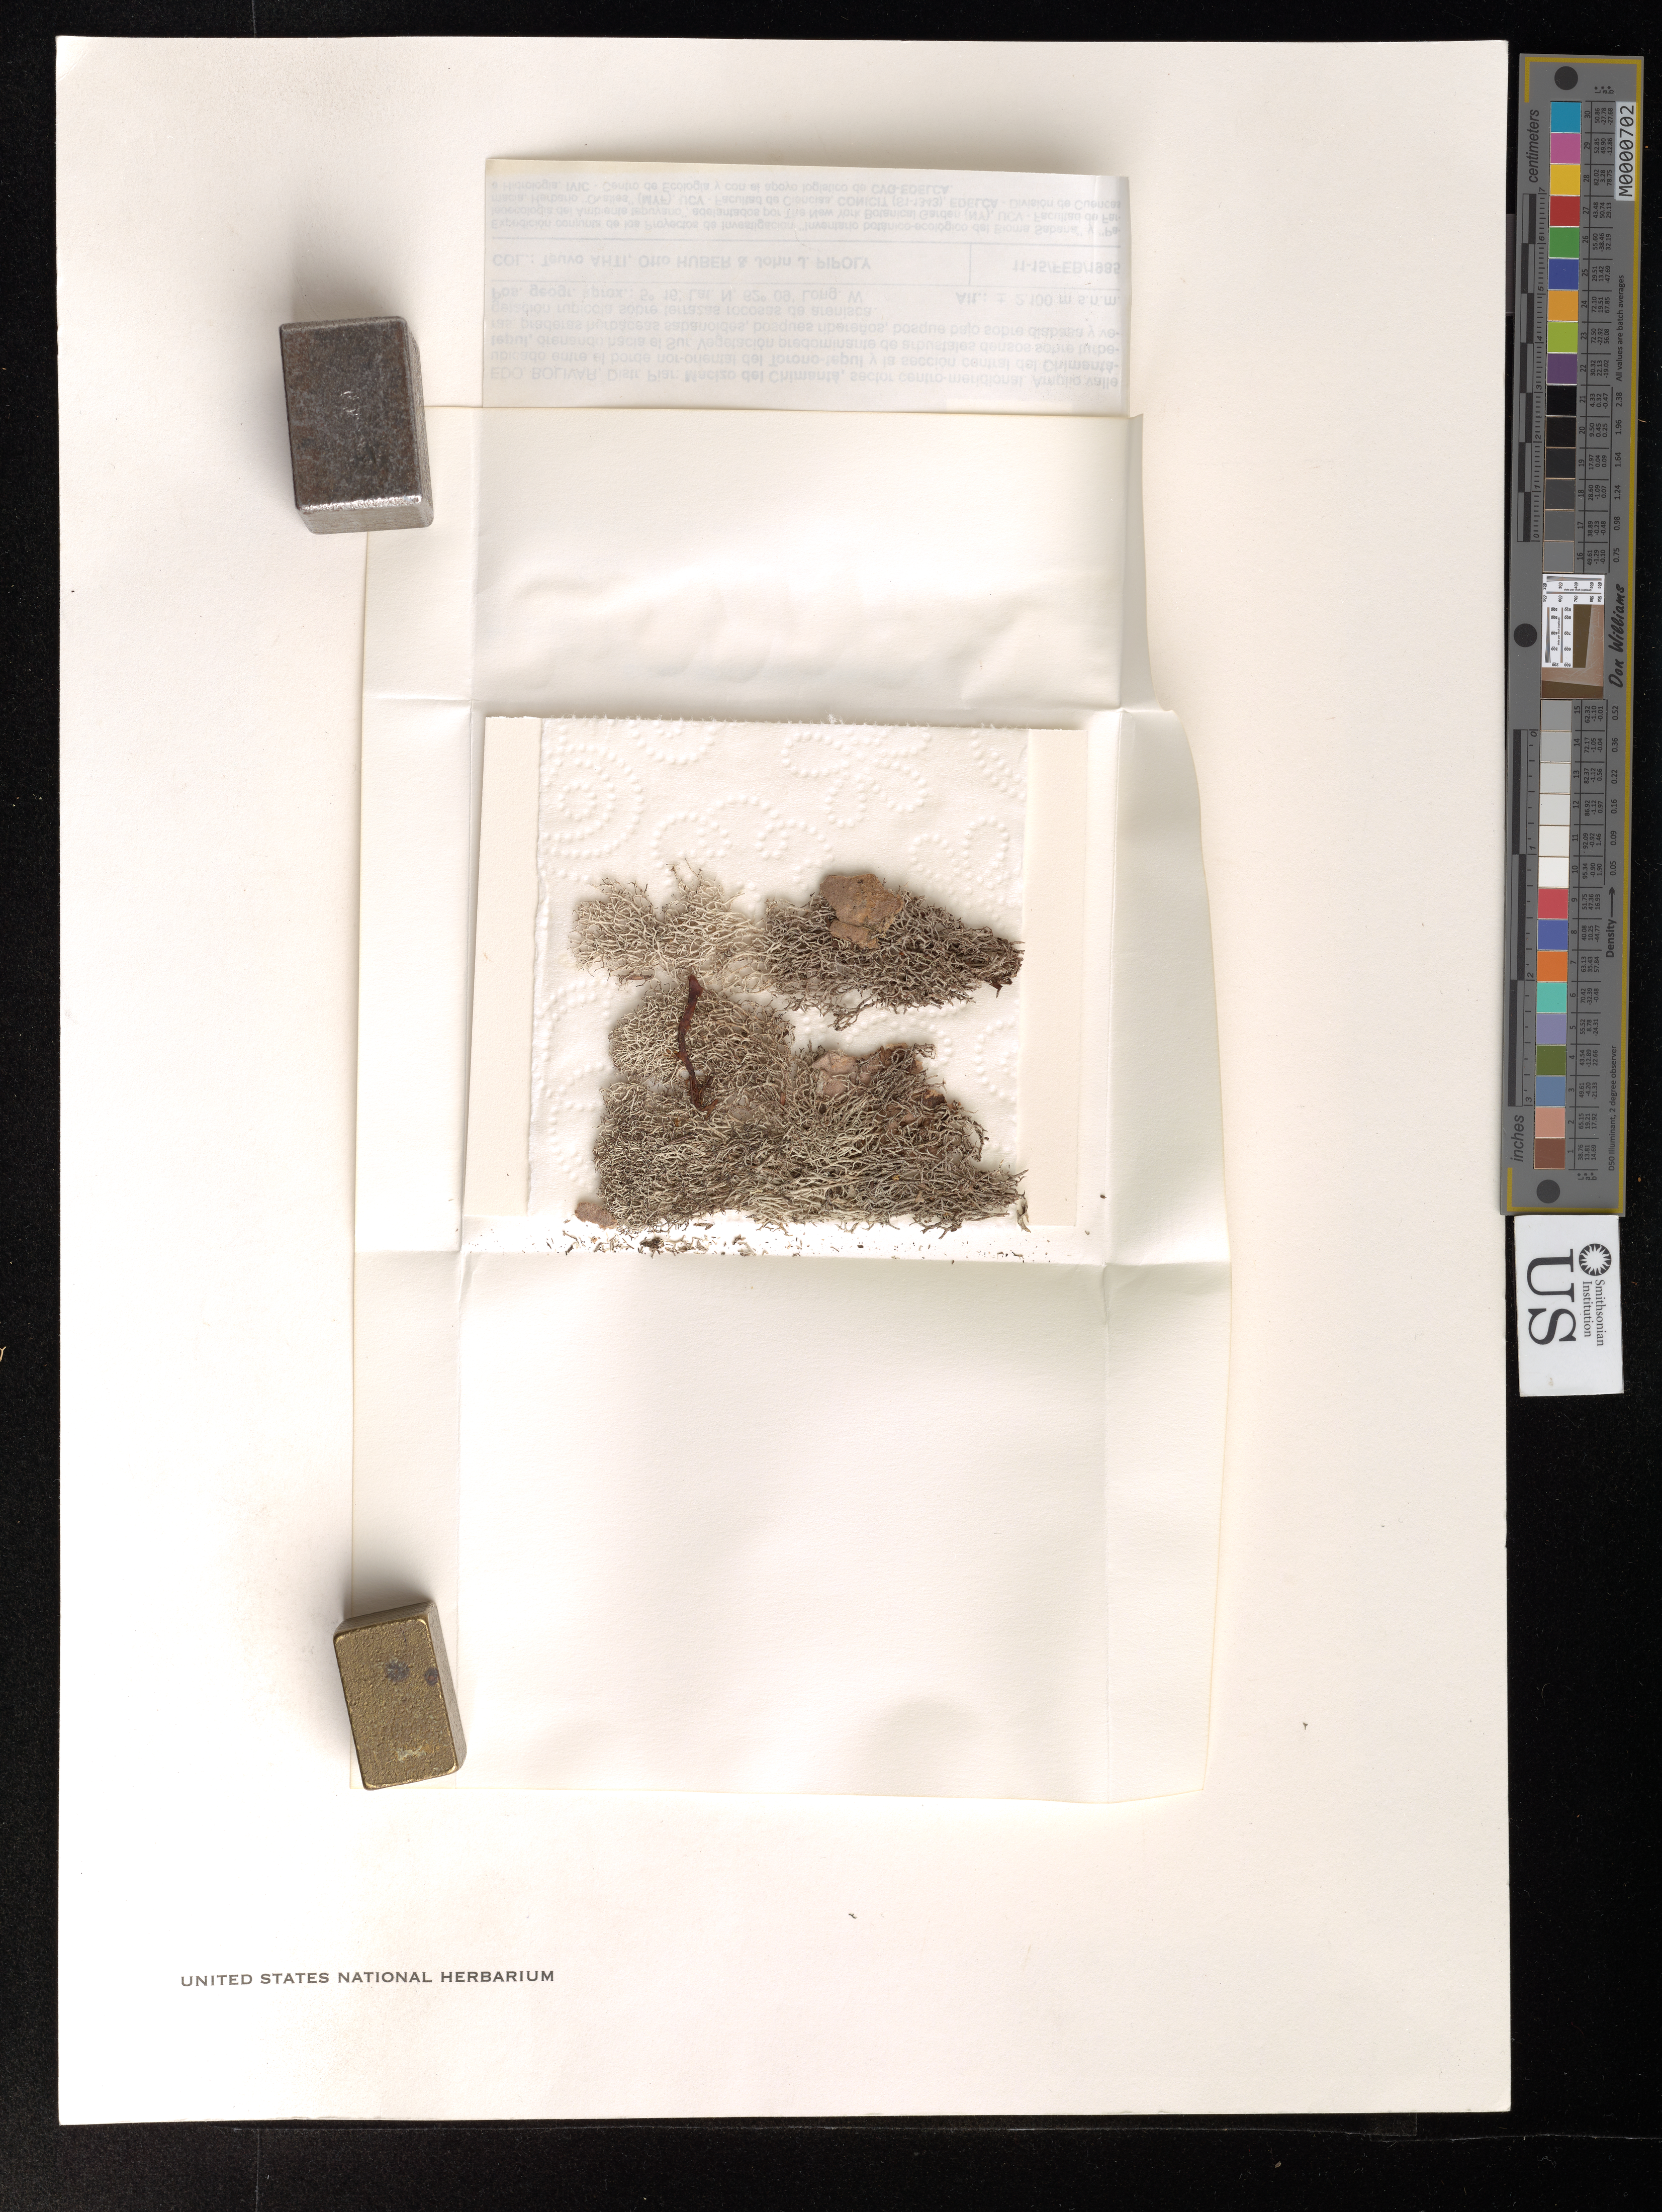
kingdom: Fungi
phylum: Ascomycota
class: Lecanoromycetes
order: Lecanorales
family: Cladoniaceae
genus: Cladonia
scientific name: Cladonia pulviniformis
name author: Ahti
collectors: T. T. Ahti, O. Huber & J. Pipoly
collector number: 45183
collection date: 1985-02-11/1985-02-15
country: Venezuela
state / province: Bolívar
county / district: Piar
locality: Macizo del Chimantá, sector centro-meridional. Amplio valle ubicado entre el borde nor-oriental del Torono-tepui y la sección central del Chimantá-tepui, drenado hacia el Sur.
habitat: Vegetación predominante de arbustales densos sobre turberas, praderas herbáceas, sabanoides, bosques ribereños, bosque bajo sobre diabasa y vegetación rupícola sobre terrazas rocosas de arenisca.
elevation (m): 2100